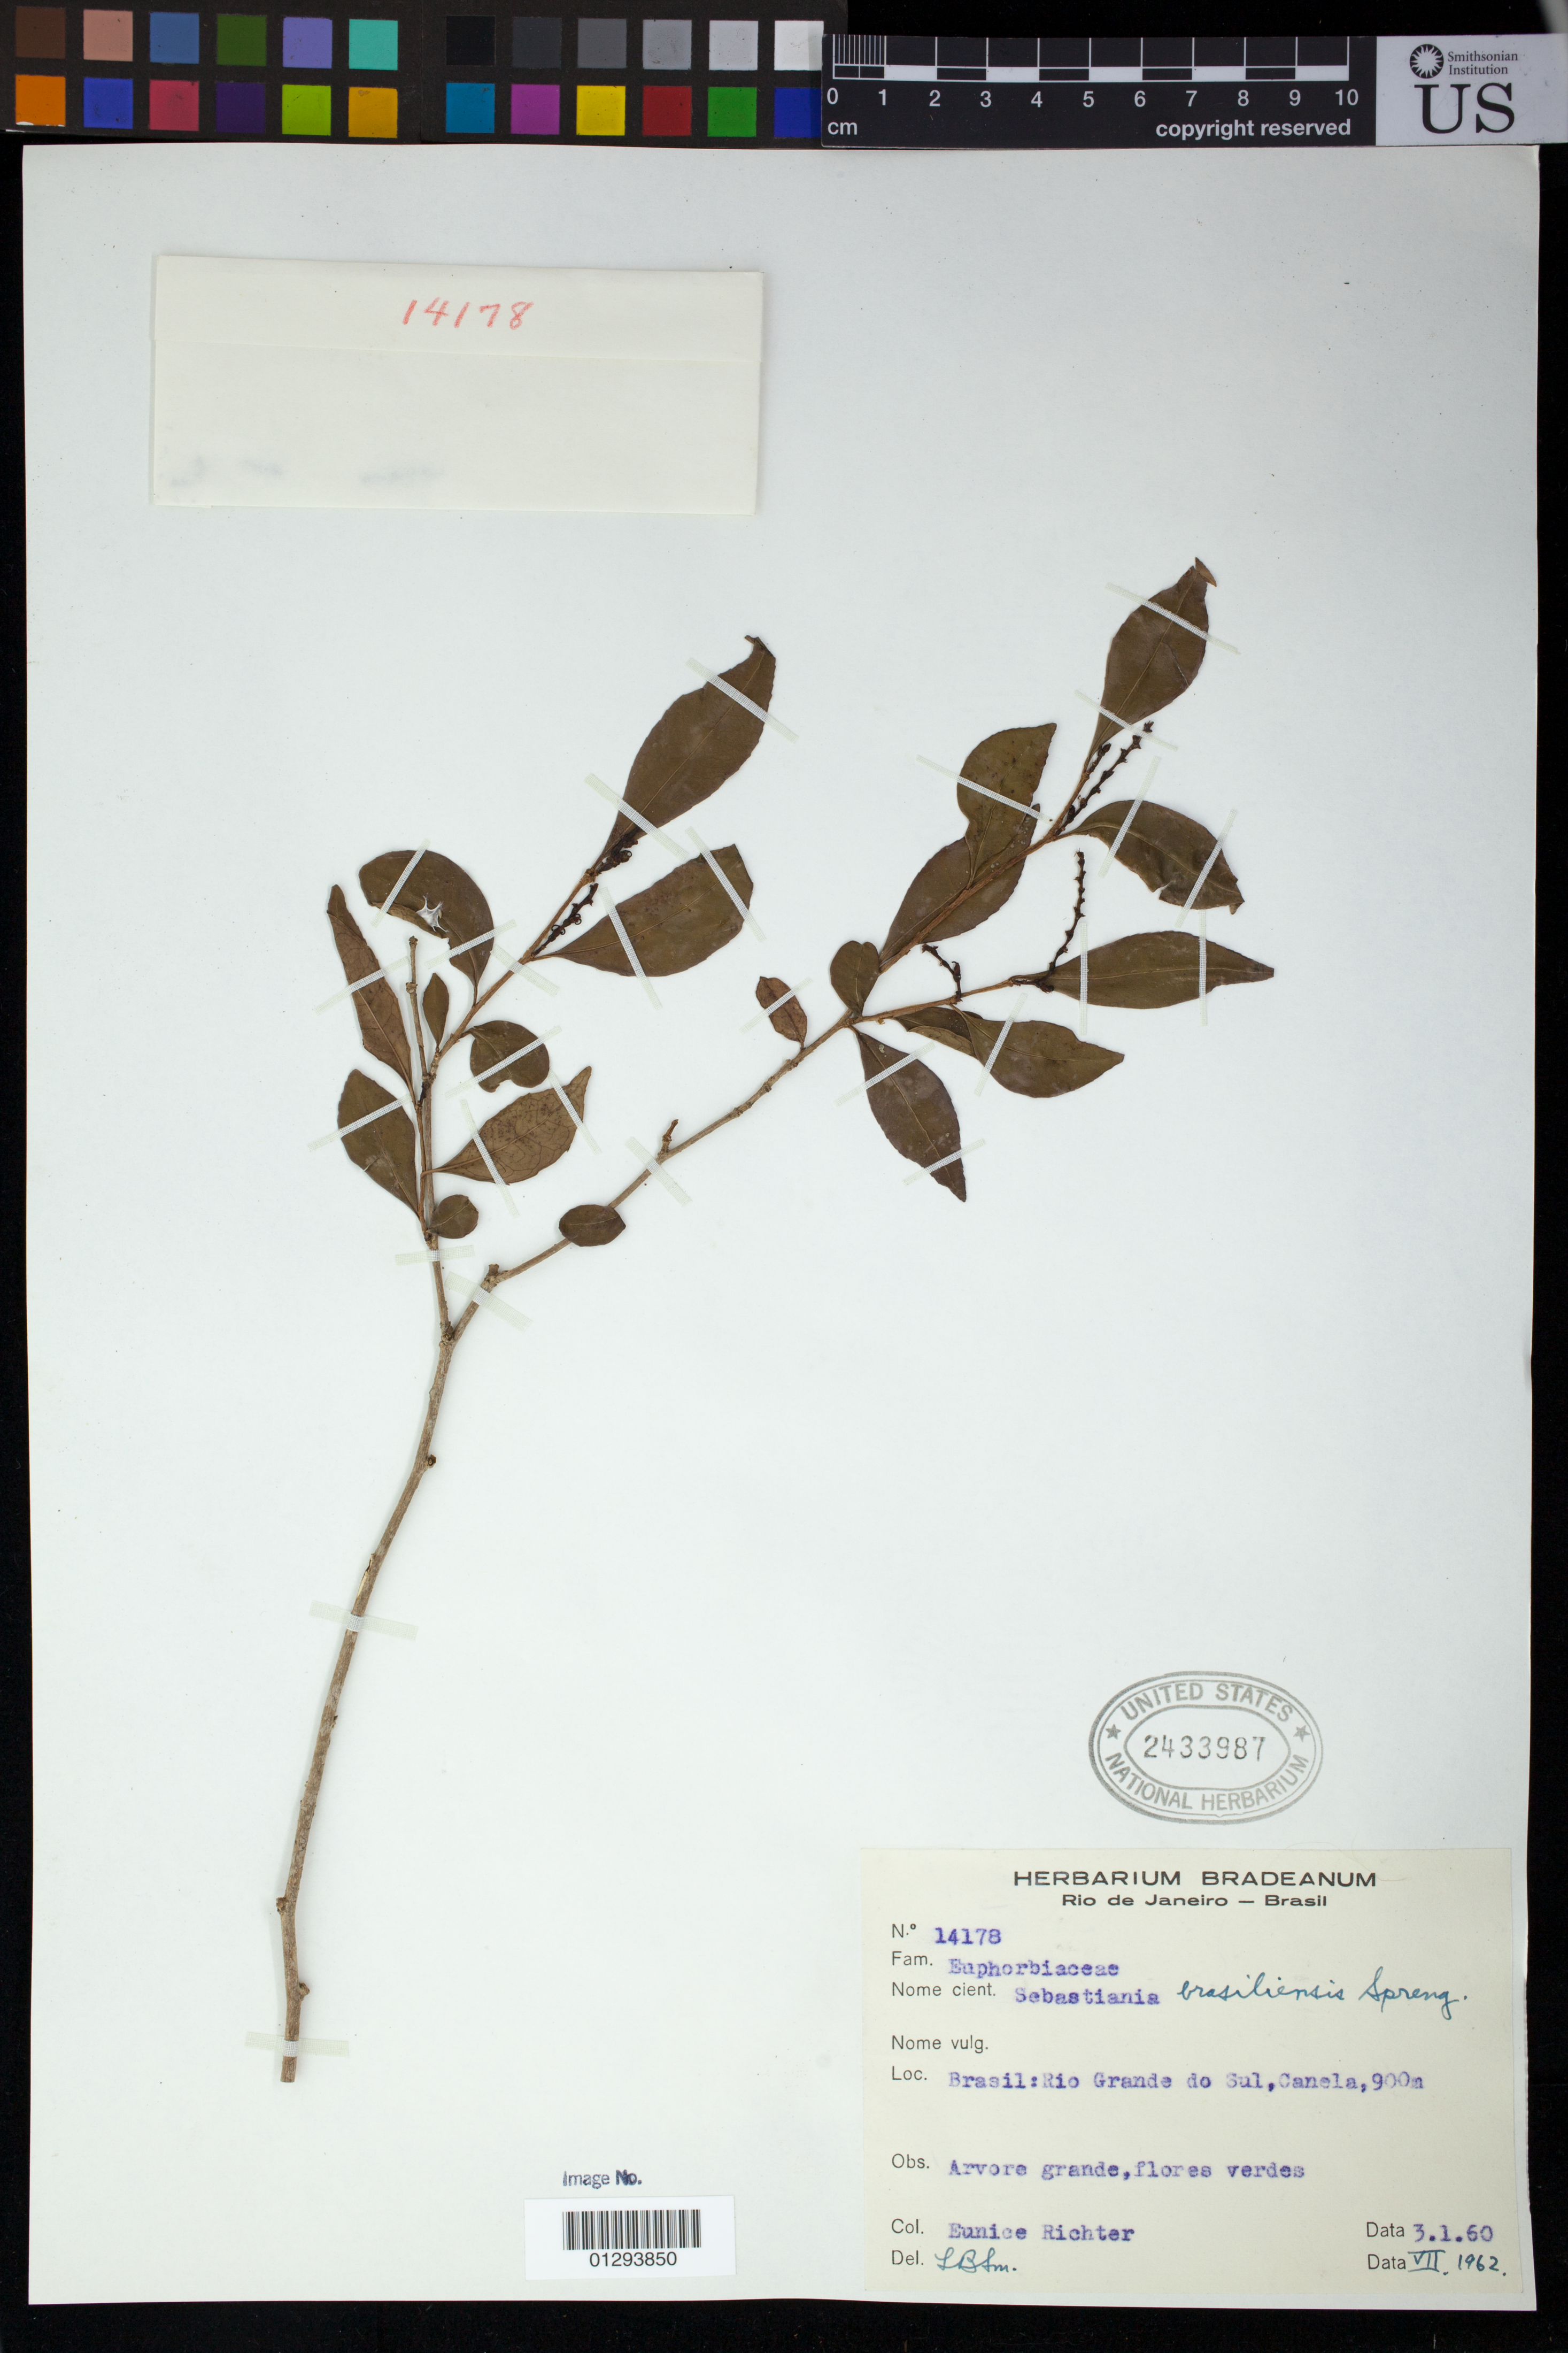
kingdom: Plantae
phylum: Tracheophyta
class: Magnoliopsida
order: Malpighiales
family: Euphorbiaceae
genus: Sebastiania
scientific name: Sebastiania brasiliensis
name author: Spreng.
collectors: E. Richter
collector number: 14178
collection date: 1960-01-03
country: Brazil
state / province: Rio Grande do Sul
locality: Canela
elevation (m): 900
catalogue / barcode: US 2433987